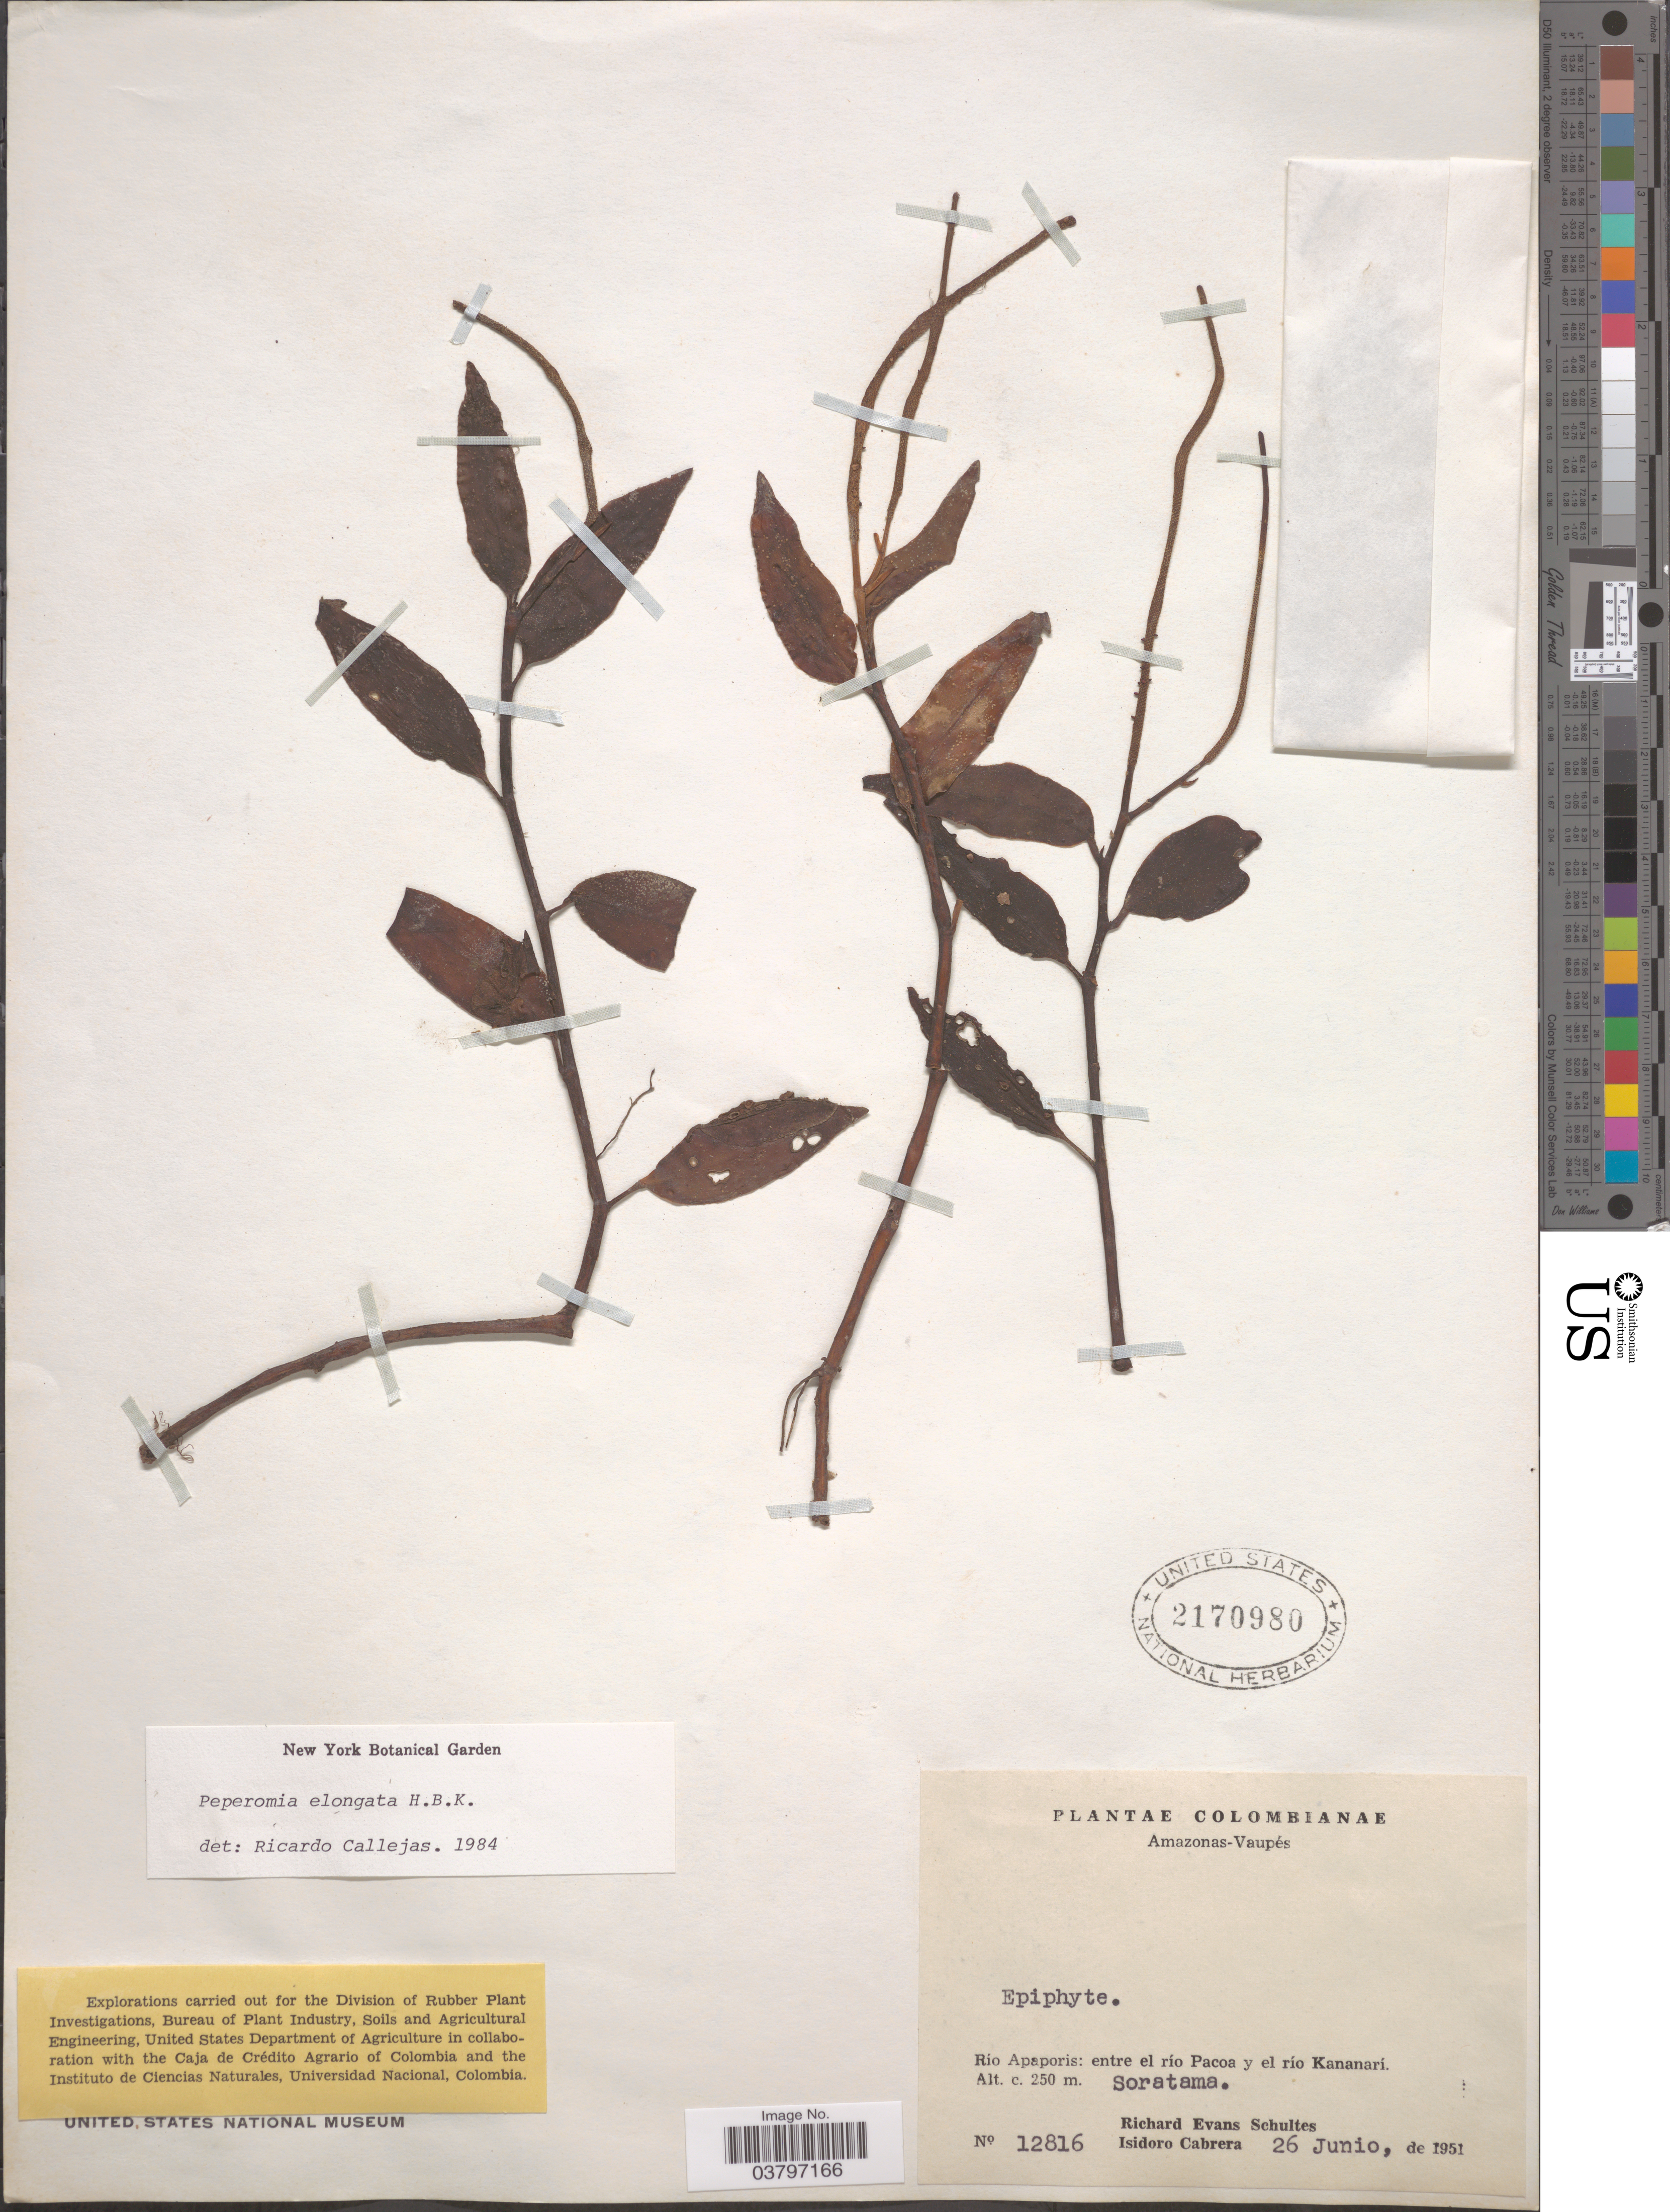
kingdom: Plantae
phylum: Tracheophyta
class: Magnoliopsida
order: Piperales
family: Piperaceae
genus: Peperomia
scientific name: Peperomia elongata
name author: Kunth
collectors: R. E. Schultes & I. Cabrera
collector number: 12816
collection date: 1951-06-26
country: Colombia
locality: Amazonas-Vaupés. Río Apaporis: entre el río Pacoa y el río Kananarí. Soratama.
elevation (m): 250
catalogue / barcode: US 2170980